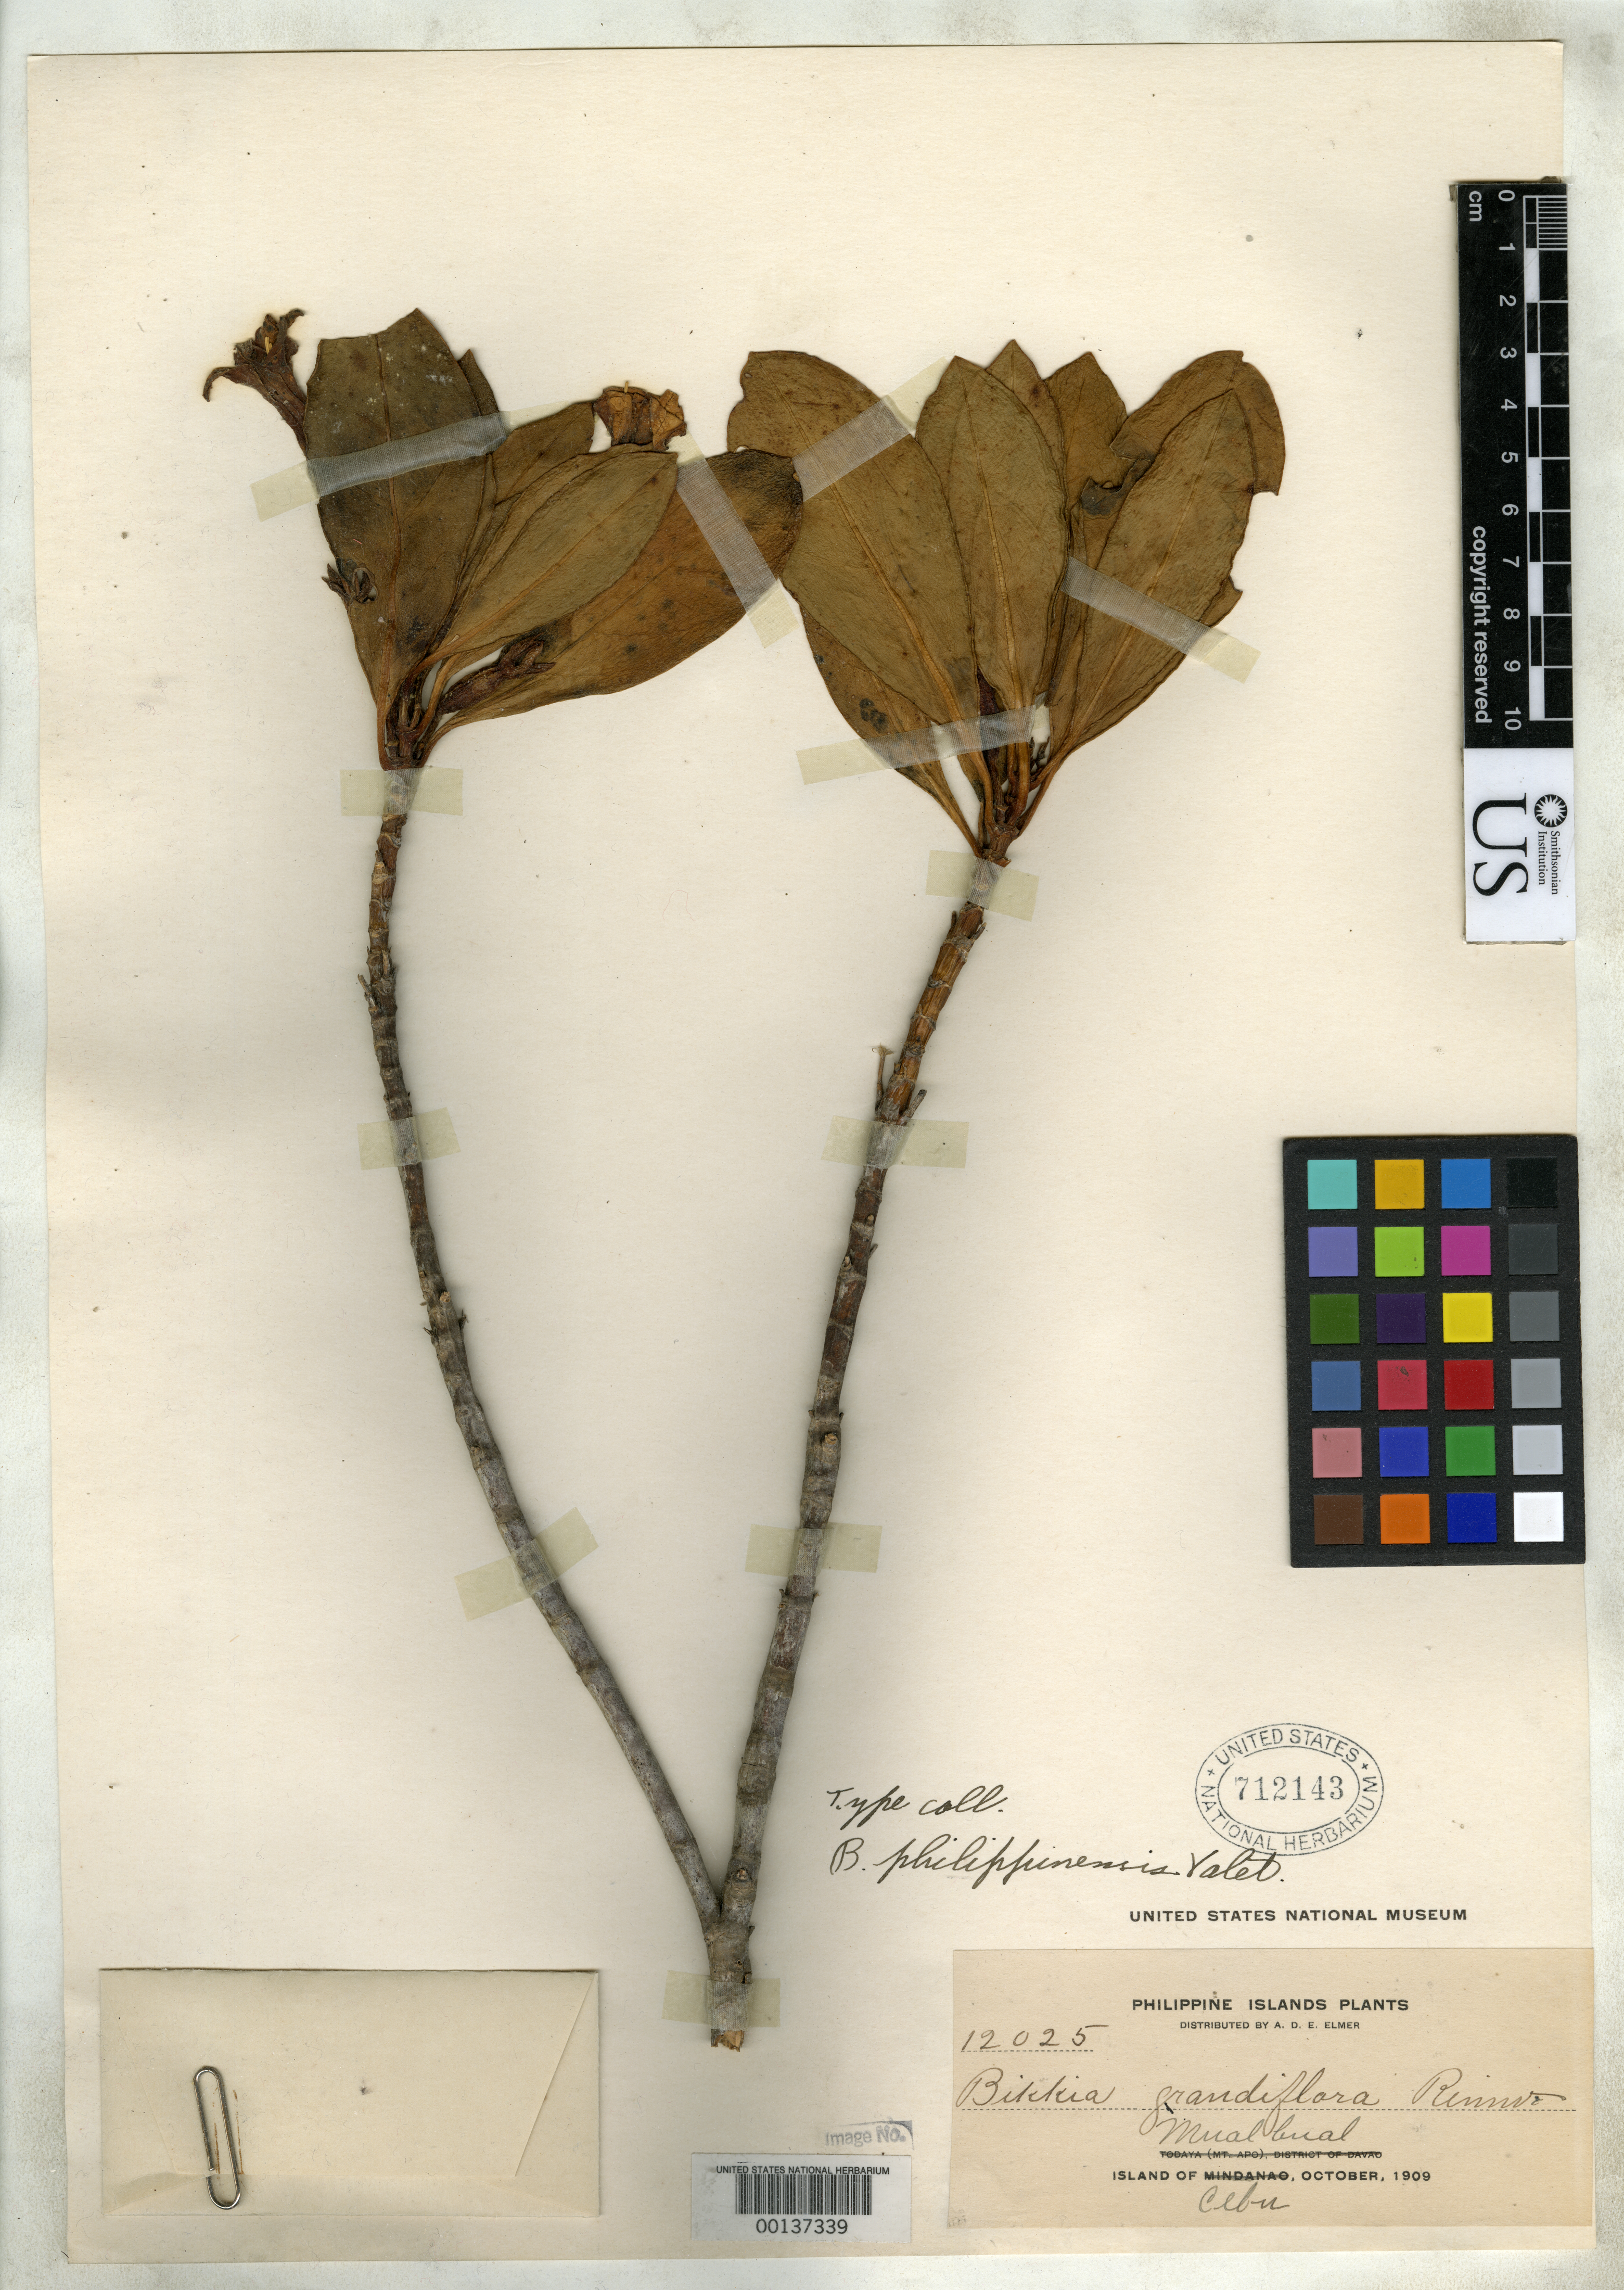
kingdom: Plantae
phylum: Tracheophyta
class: Magnoliopsida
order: Gentianales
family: Rubiaceae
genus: Bikkia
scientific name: Bikkia philippinensis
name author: Valeton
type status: Syntype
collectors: A. D. E. Elmer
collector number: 12025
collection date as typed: Oct 1909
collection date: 1909-10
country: Philippines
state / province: Central Visayas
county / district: Cebu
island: Cebu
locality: Mualbual.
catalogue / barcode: US 712143